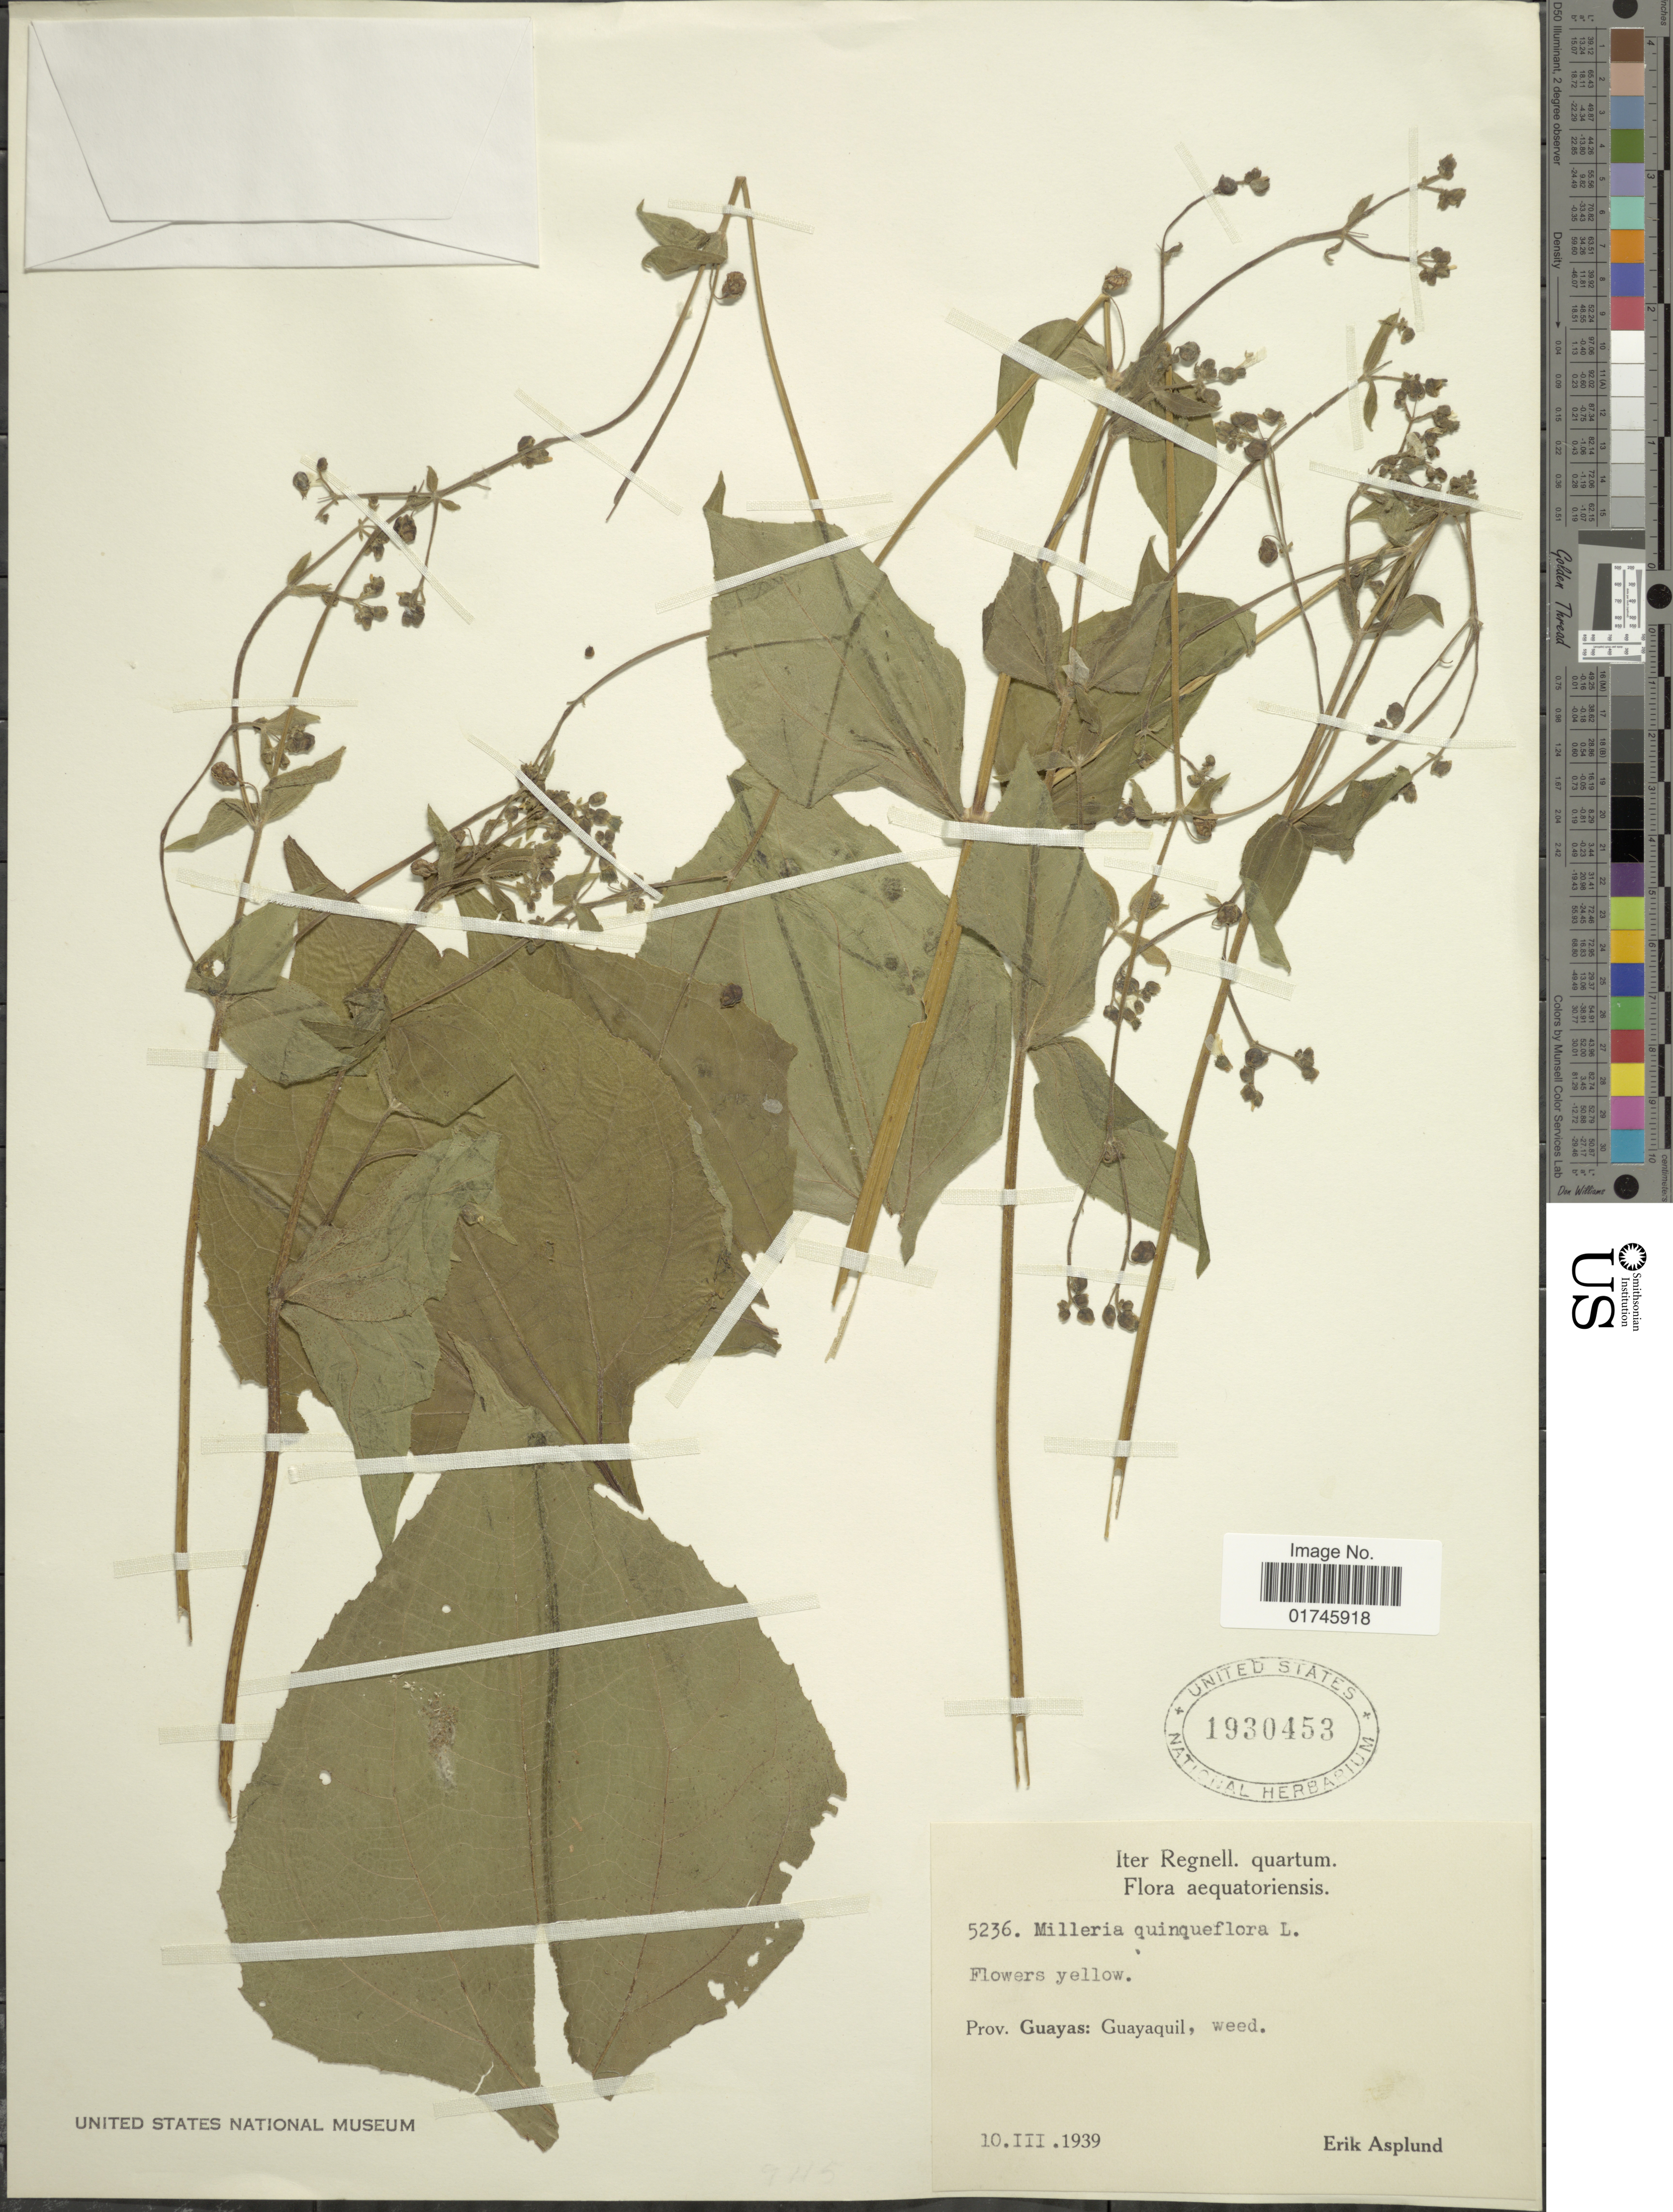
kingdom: Plantae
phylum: Tracheophyta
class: Magnoliopsida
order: Asterales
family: Asteraceae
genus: Milleria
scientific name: Milleria quinqueflora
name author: L.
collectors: E. Asplund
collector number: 5236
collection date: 1939-03-10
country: Ecuador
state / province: Guayas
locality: Prov. Guayas: Guayaquil.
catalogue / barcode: US 1930453